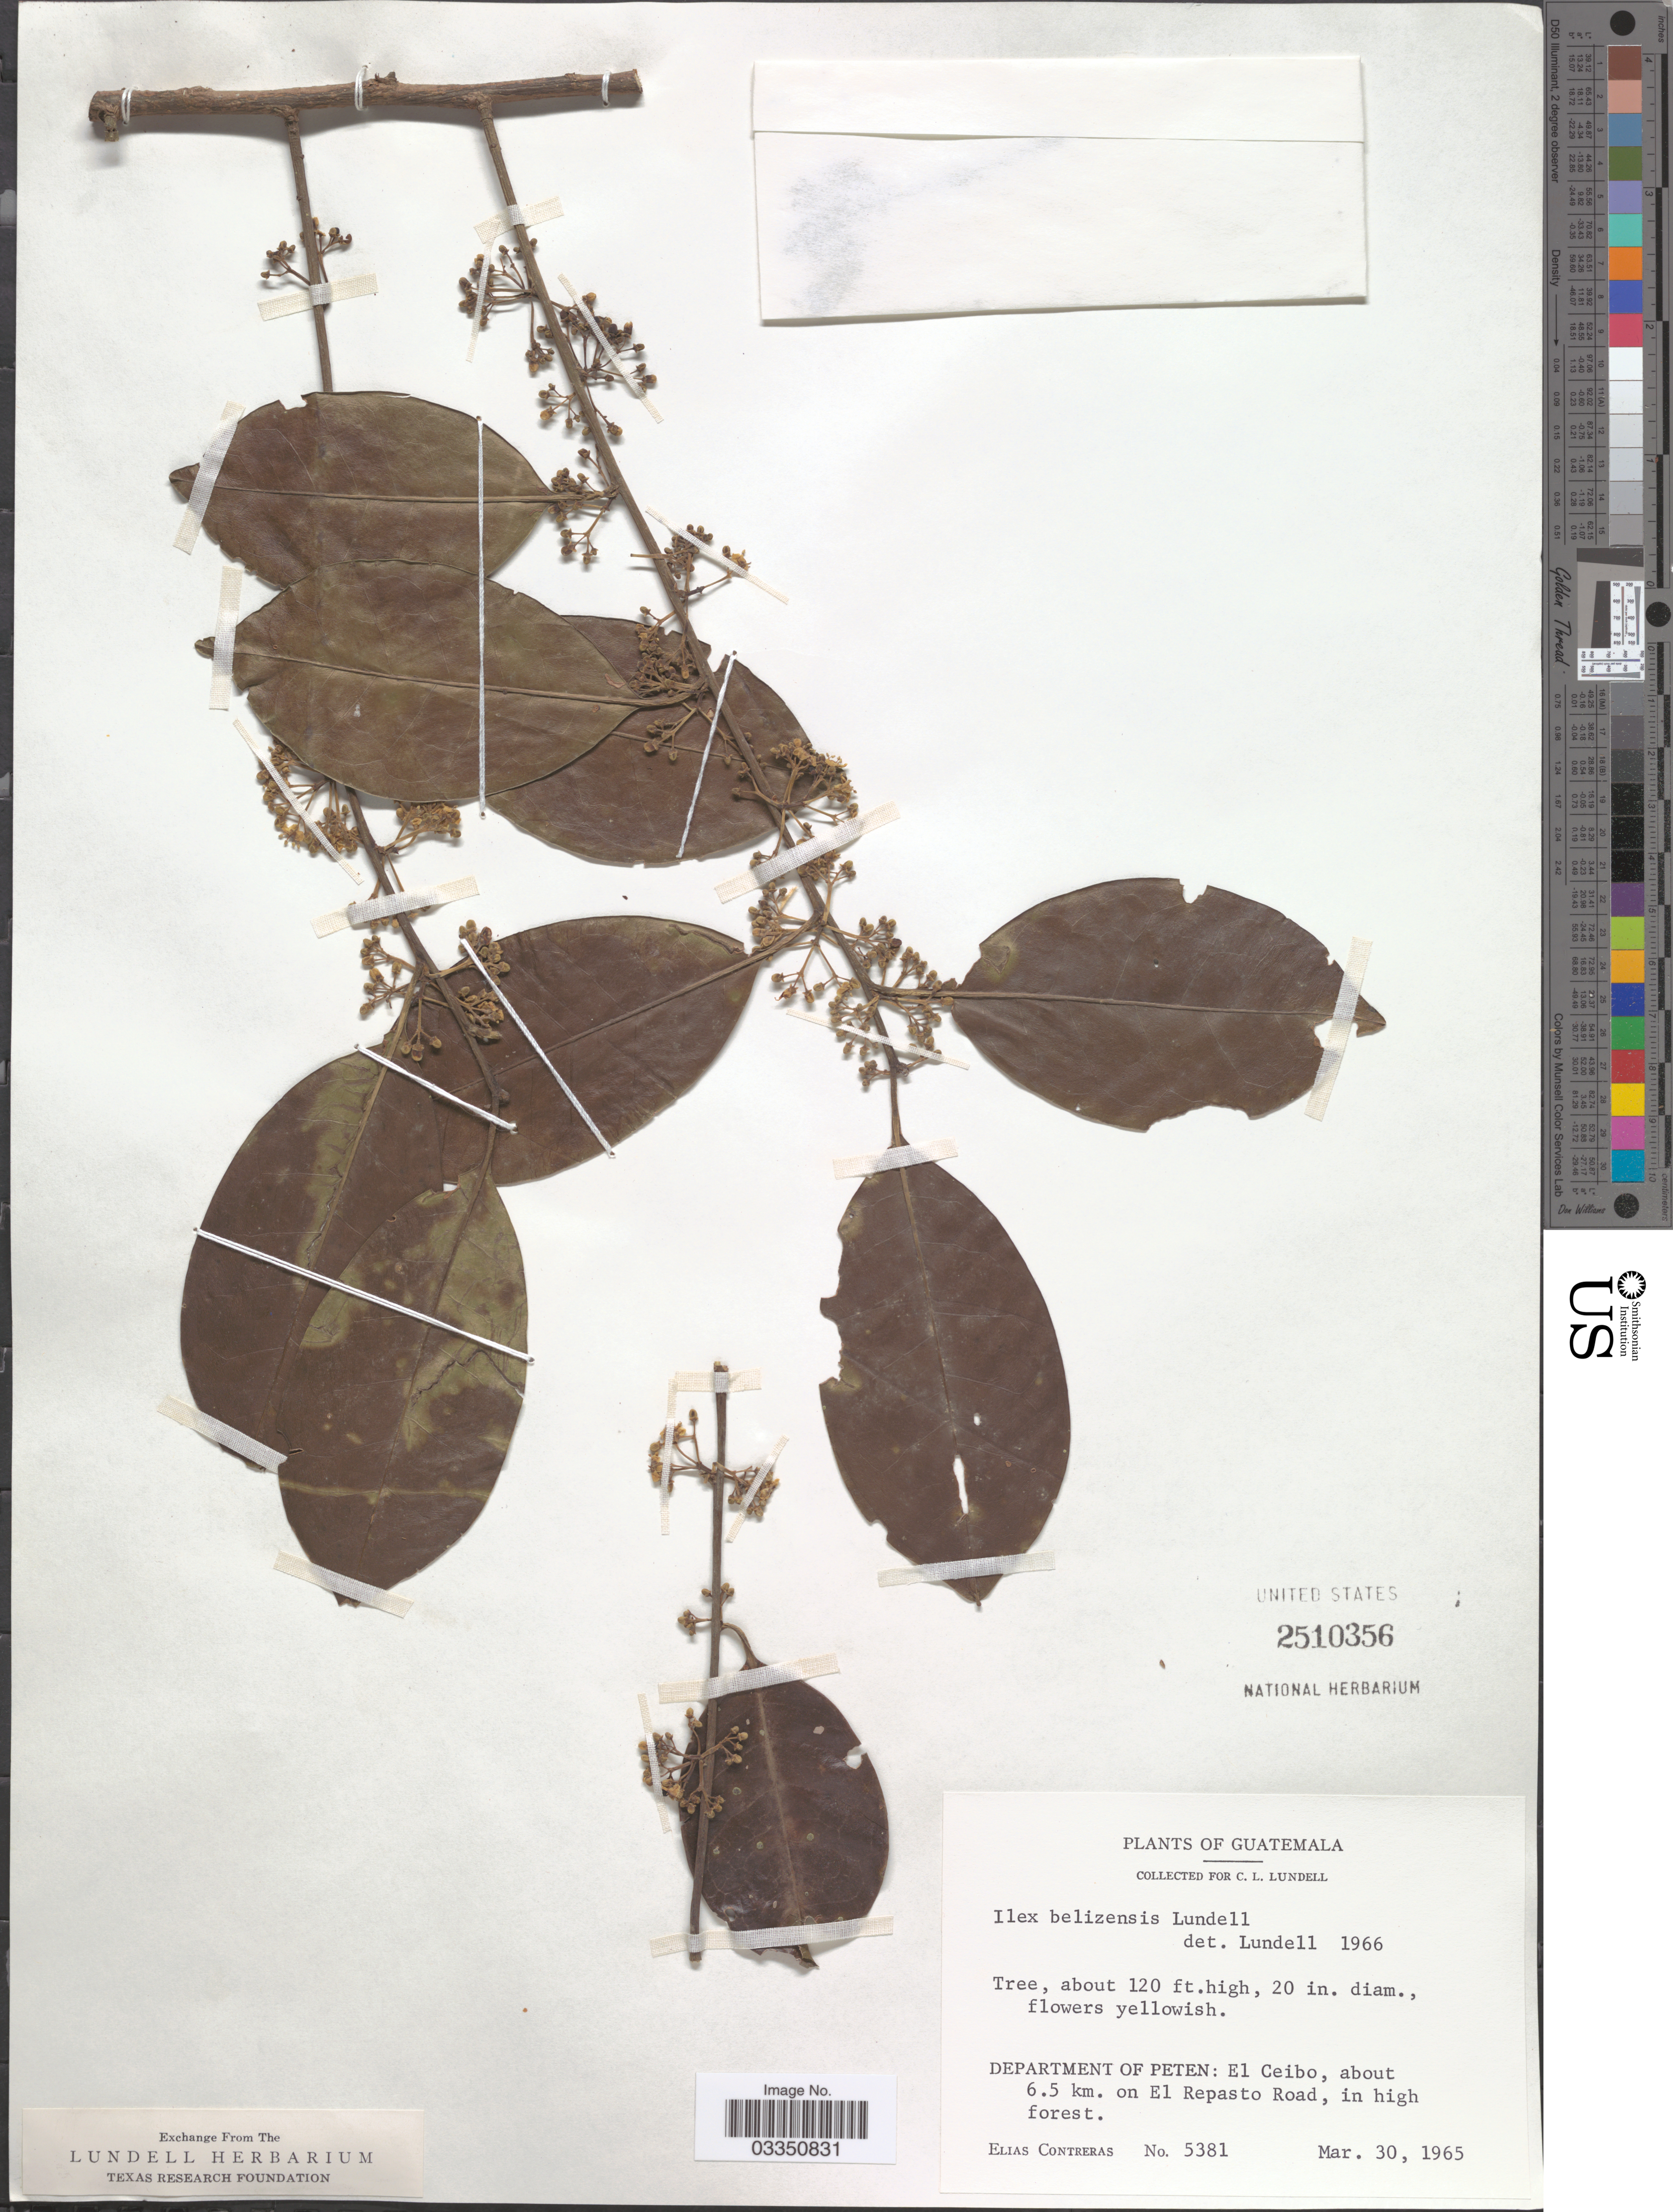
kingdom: Plantae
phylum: Tracheophyta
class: Magnoliopsida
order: Aquifoliales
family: Aquifoliaceae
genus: Ilex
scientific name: Ilex belizensis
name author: Lundell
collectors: E. Contreras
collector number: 5381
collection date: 1965-03-30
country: Guatemala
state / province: El Petén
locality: Department of Peten: El Ceibo, about 6.5 km. on El Repasto Road.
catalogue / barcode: US 2510356